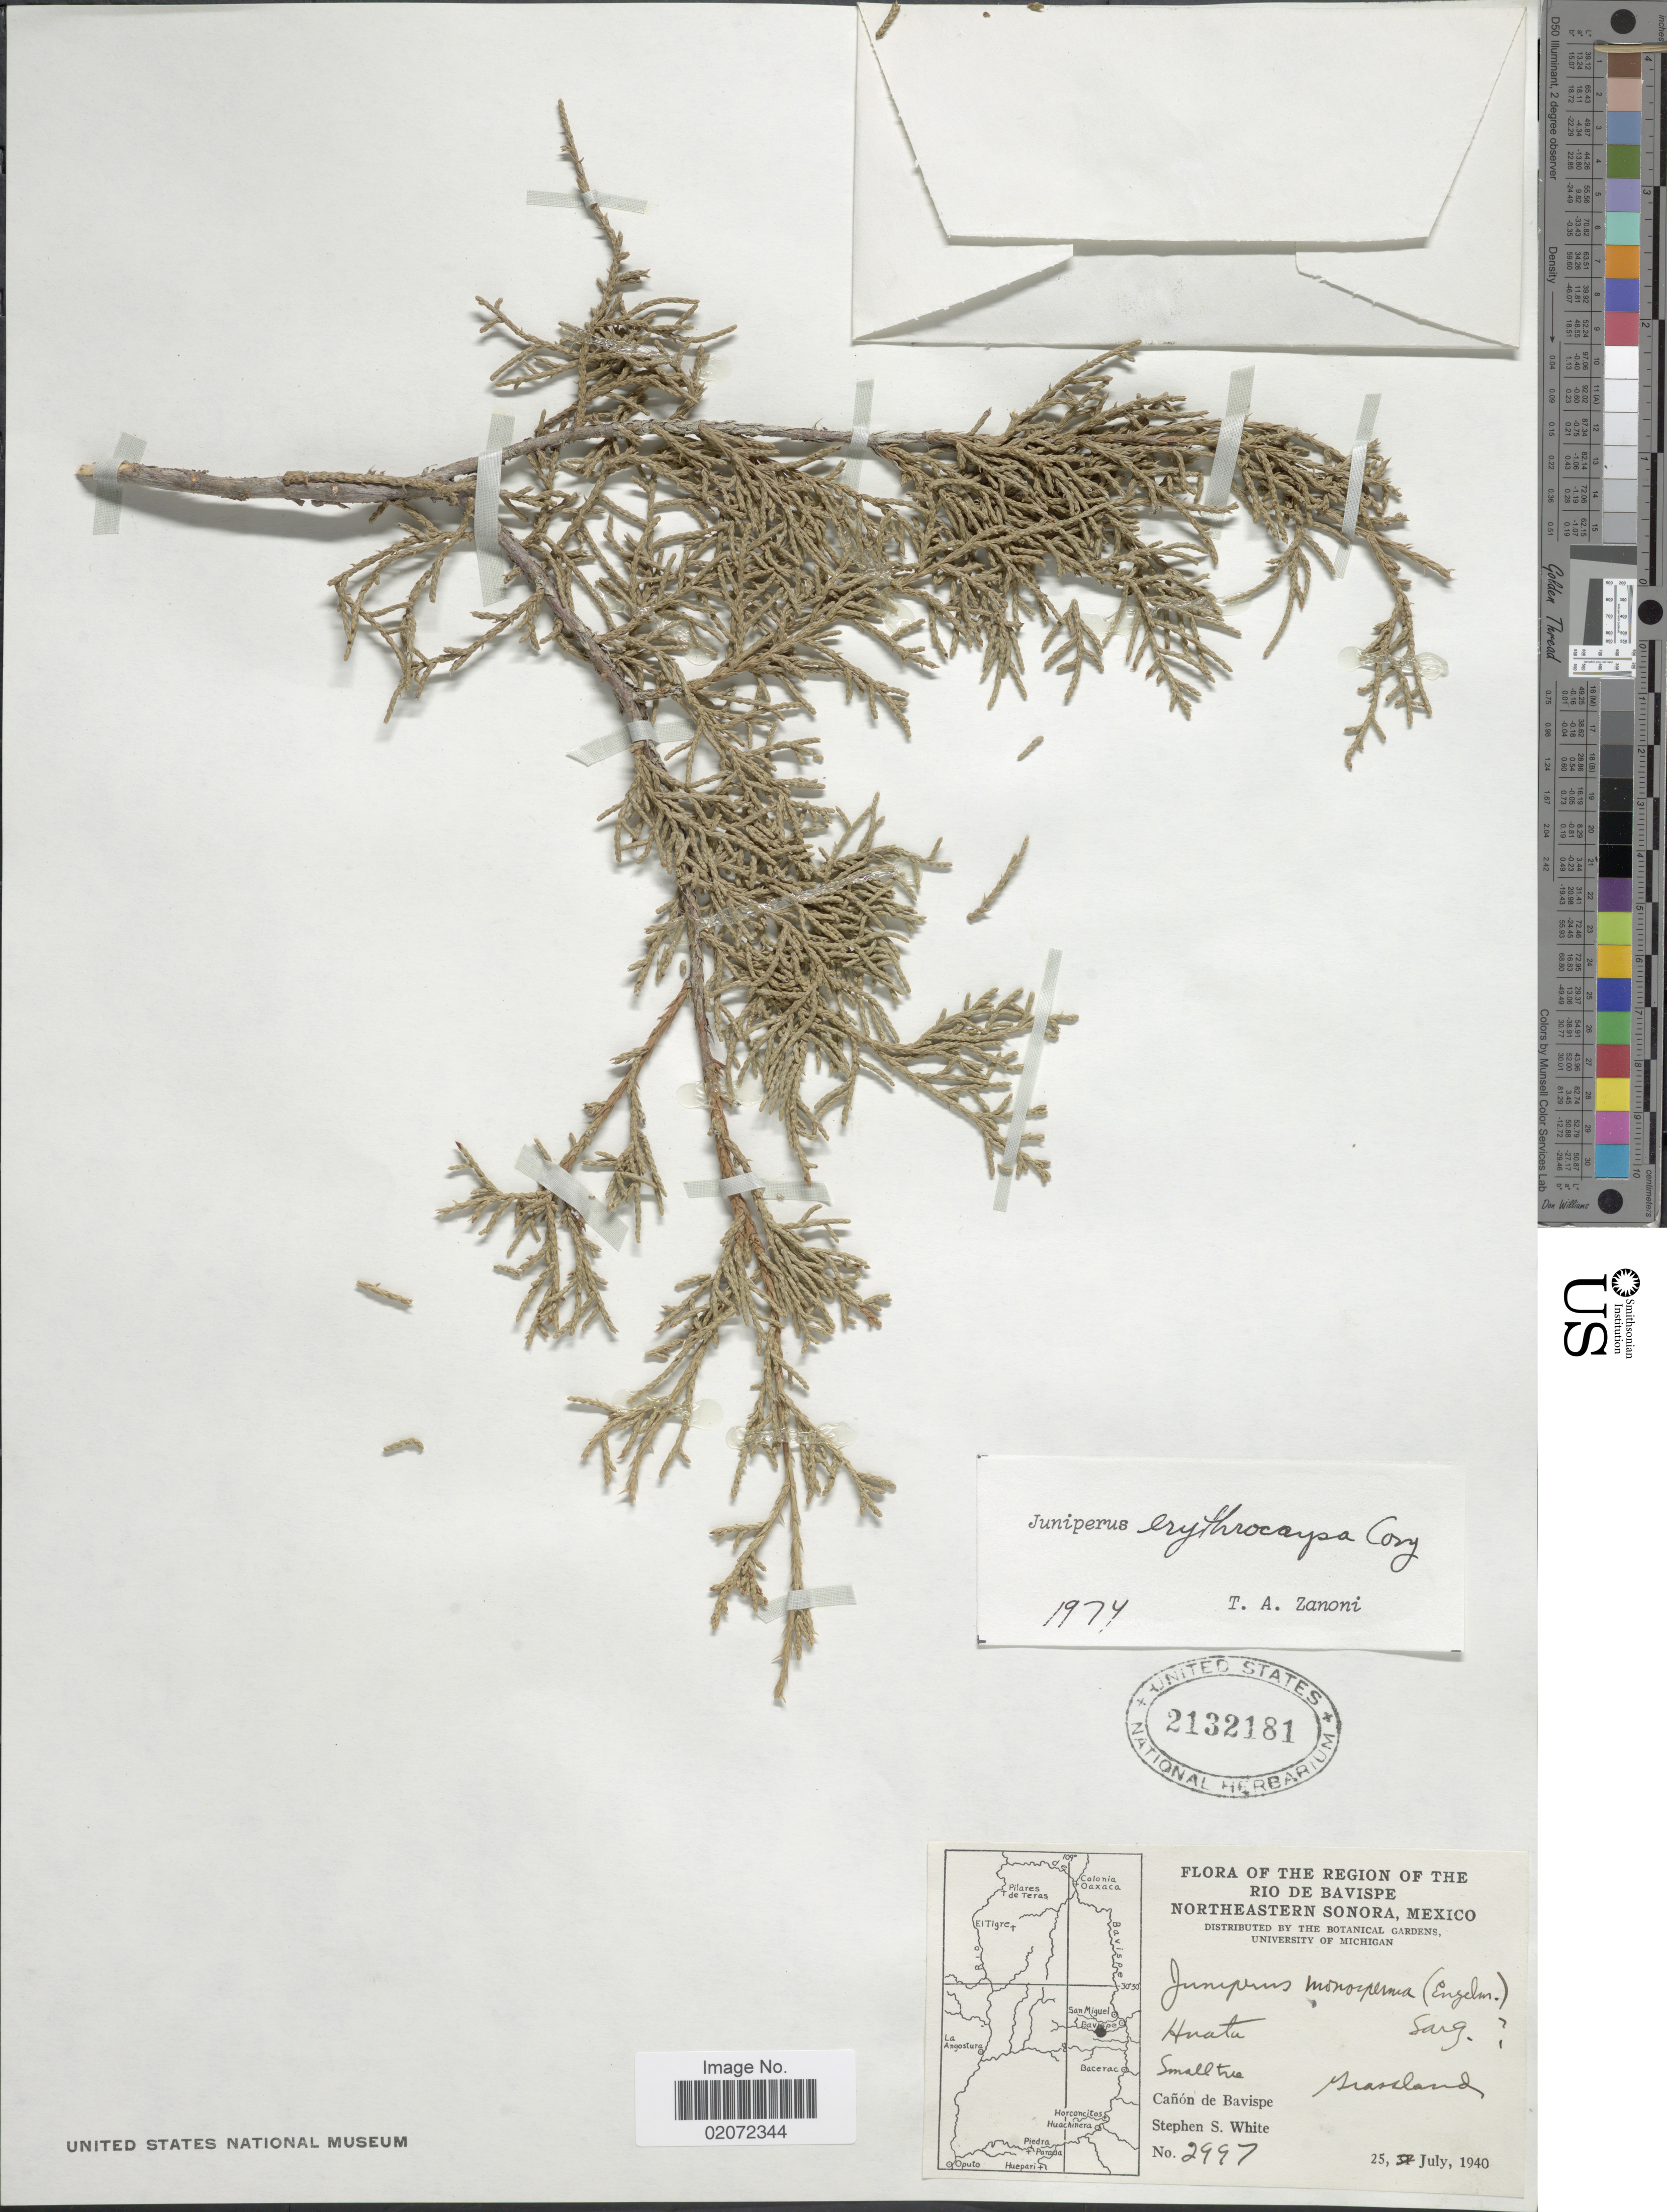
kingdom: Plantae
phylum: Tracheophyta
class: Pinopsida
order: Pinales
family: Cupressaceae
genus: Juniperus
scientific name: Juniperus arizonica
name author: (R.P. Adams) R.P. Adams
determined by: Ferguson, G. M.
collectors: S. S. White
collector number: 2997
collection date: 1940-07-25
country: Mexico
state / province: Sonora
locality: Region of the Rio de Bavispe, northeastern Sonora. Cañon de Bavispe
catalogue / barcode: US 2132181